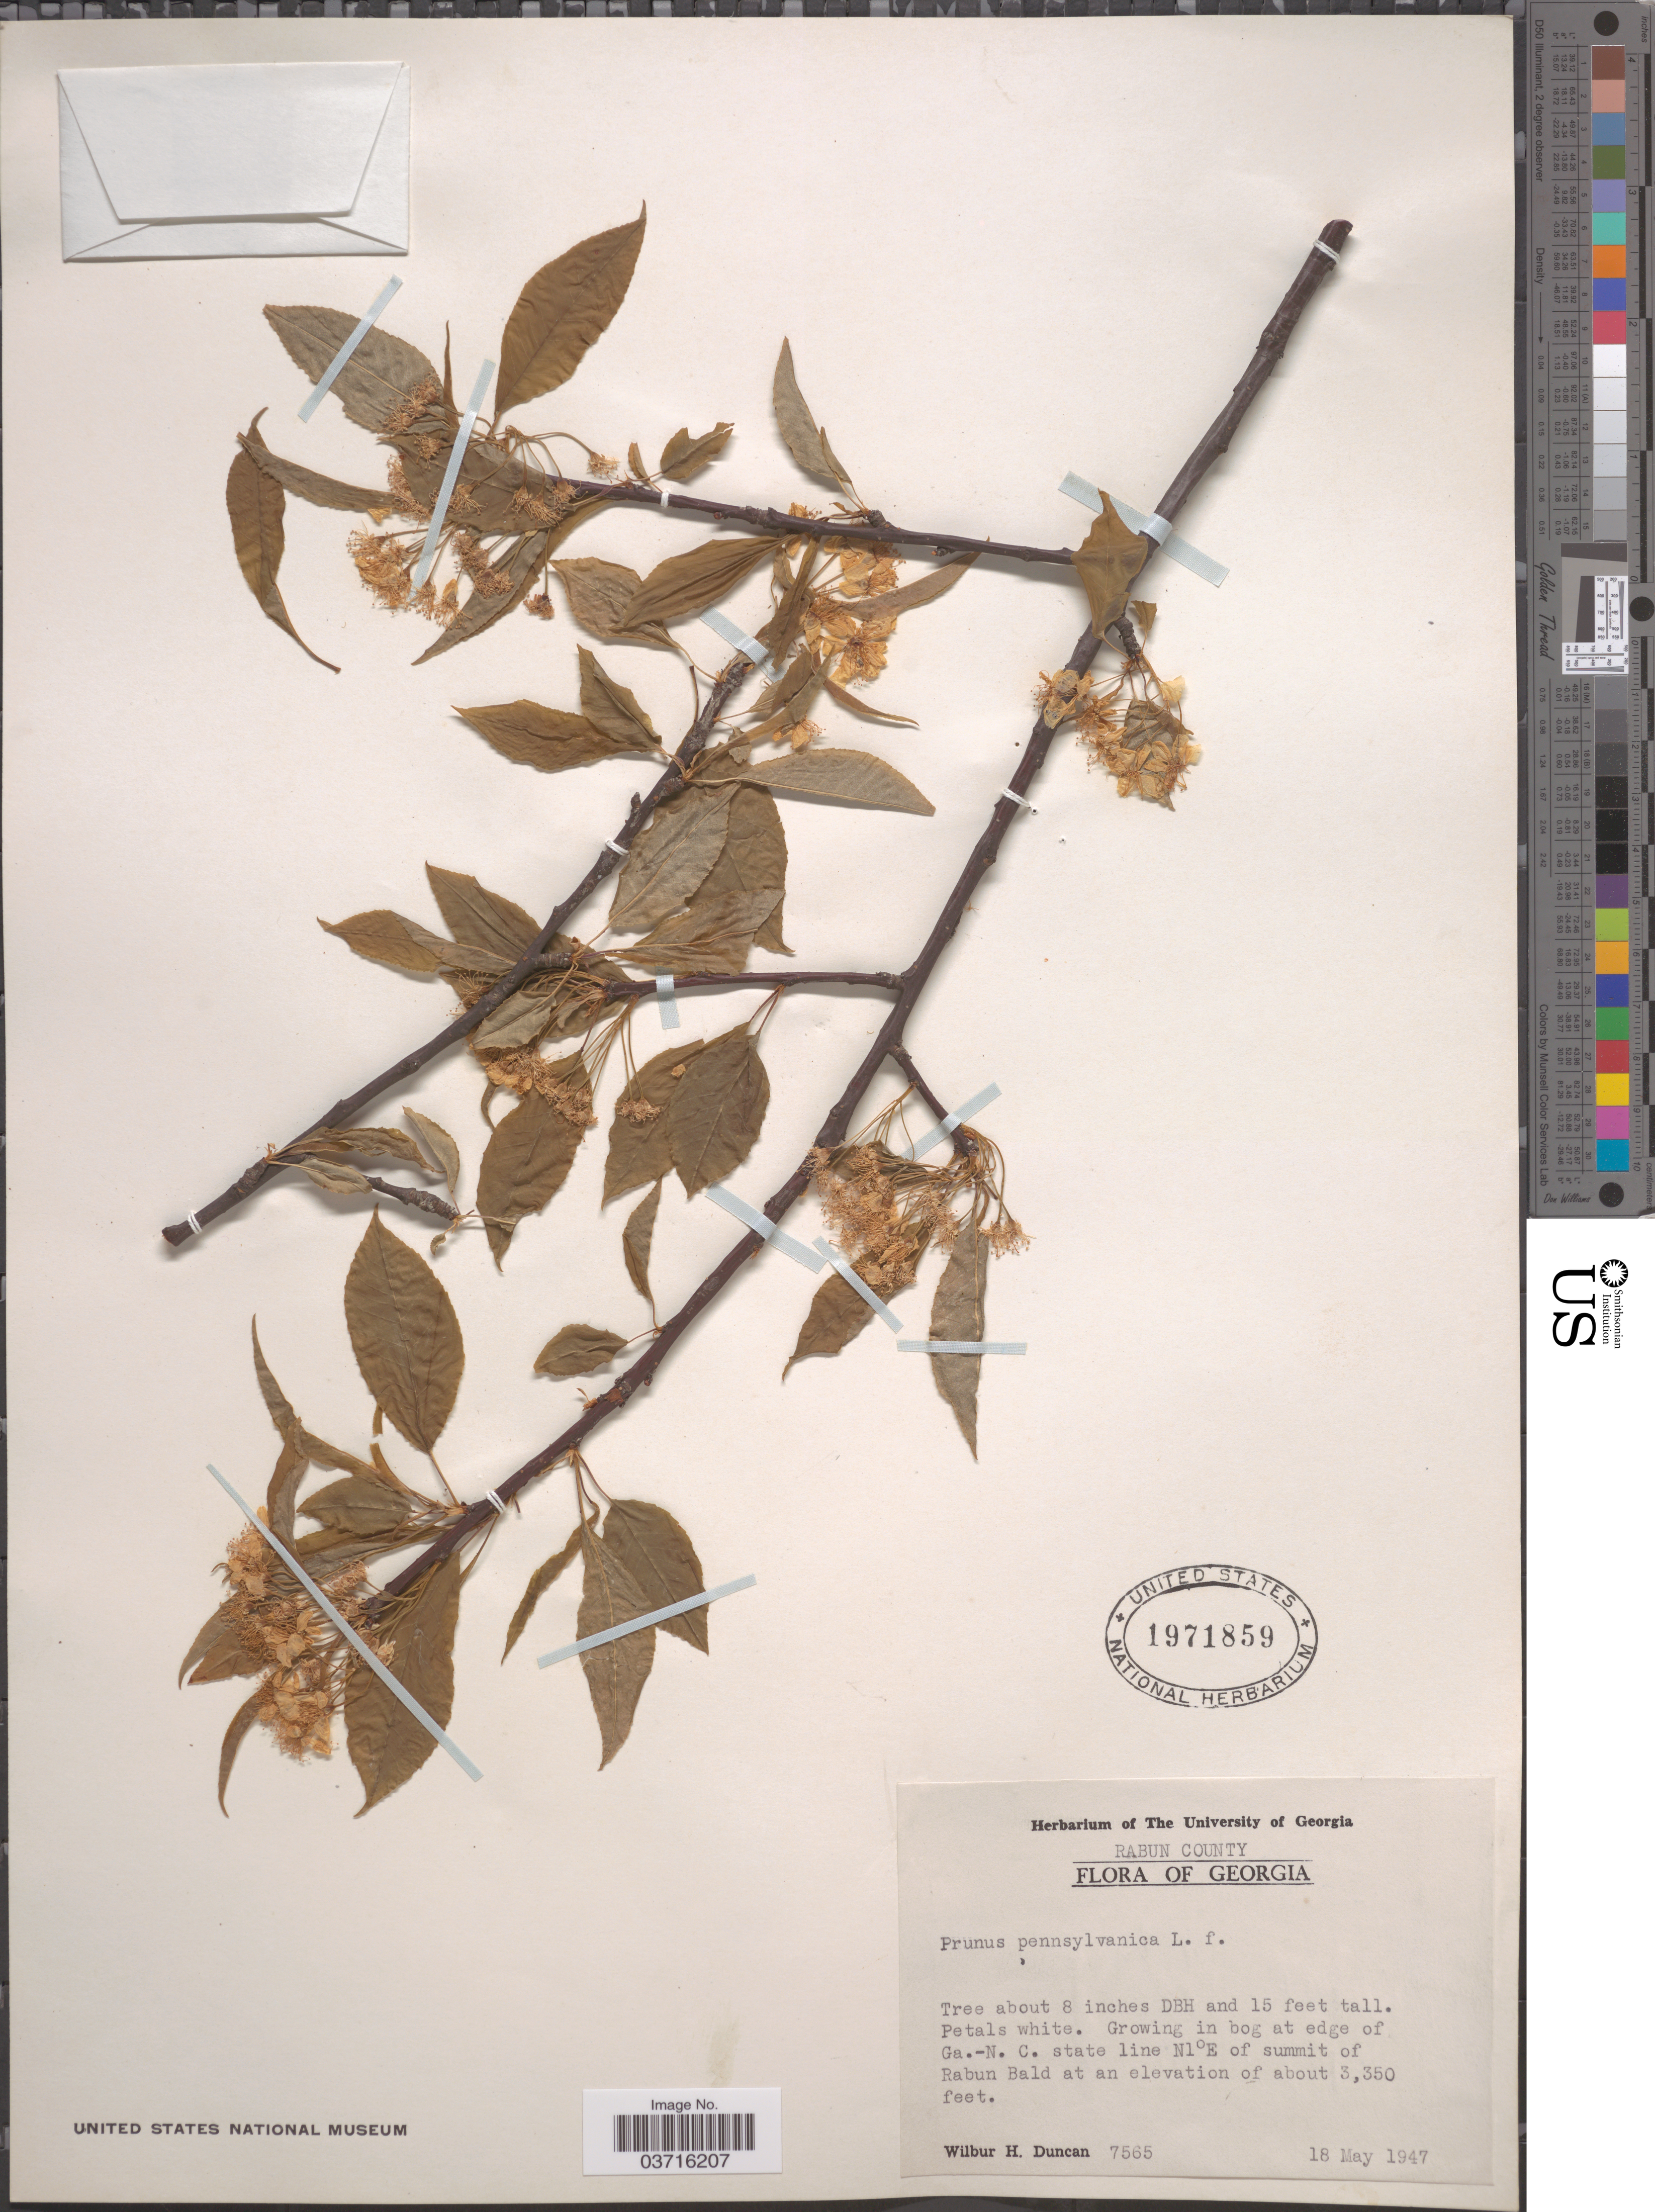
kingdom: Plantae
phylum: Tracheophyta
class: Magnoliopsida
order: Rosales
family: Rosaceae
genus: Prunus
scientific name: Prunus pensylvanica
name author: L. f.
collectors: W. H. Duncan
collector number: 7565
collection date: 1947-05-18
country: United States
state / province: Georgia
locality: Rabun County. Growing in bog at edge of Ga. - N.C. state line N1°E of summit of Rabun Bald.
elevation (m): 1021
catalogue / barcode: US 1971859